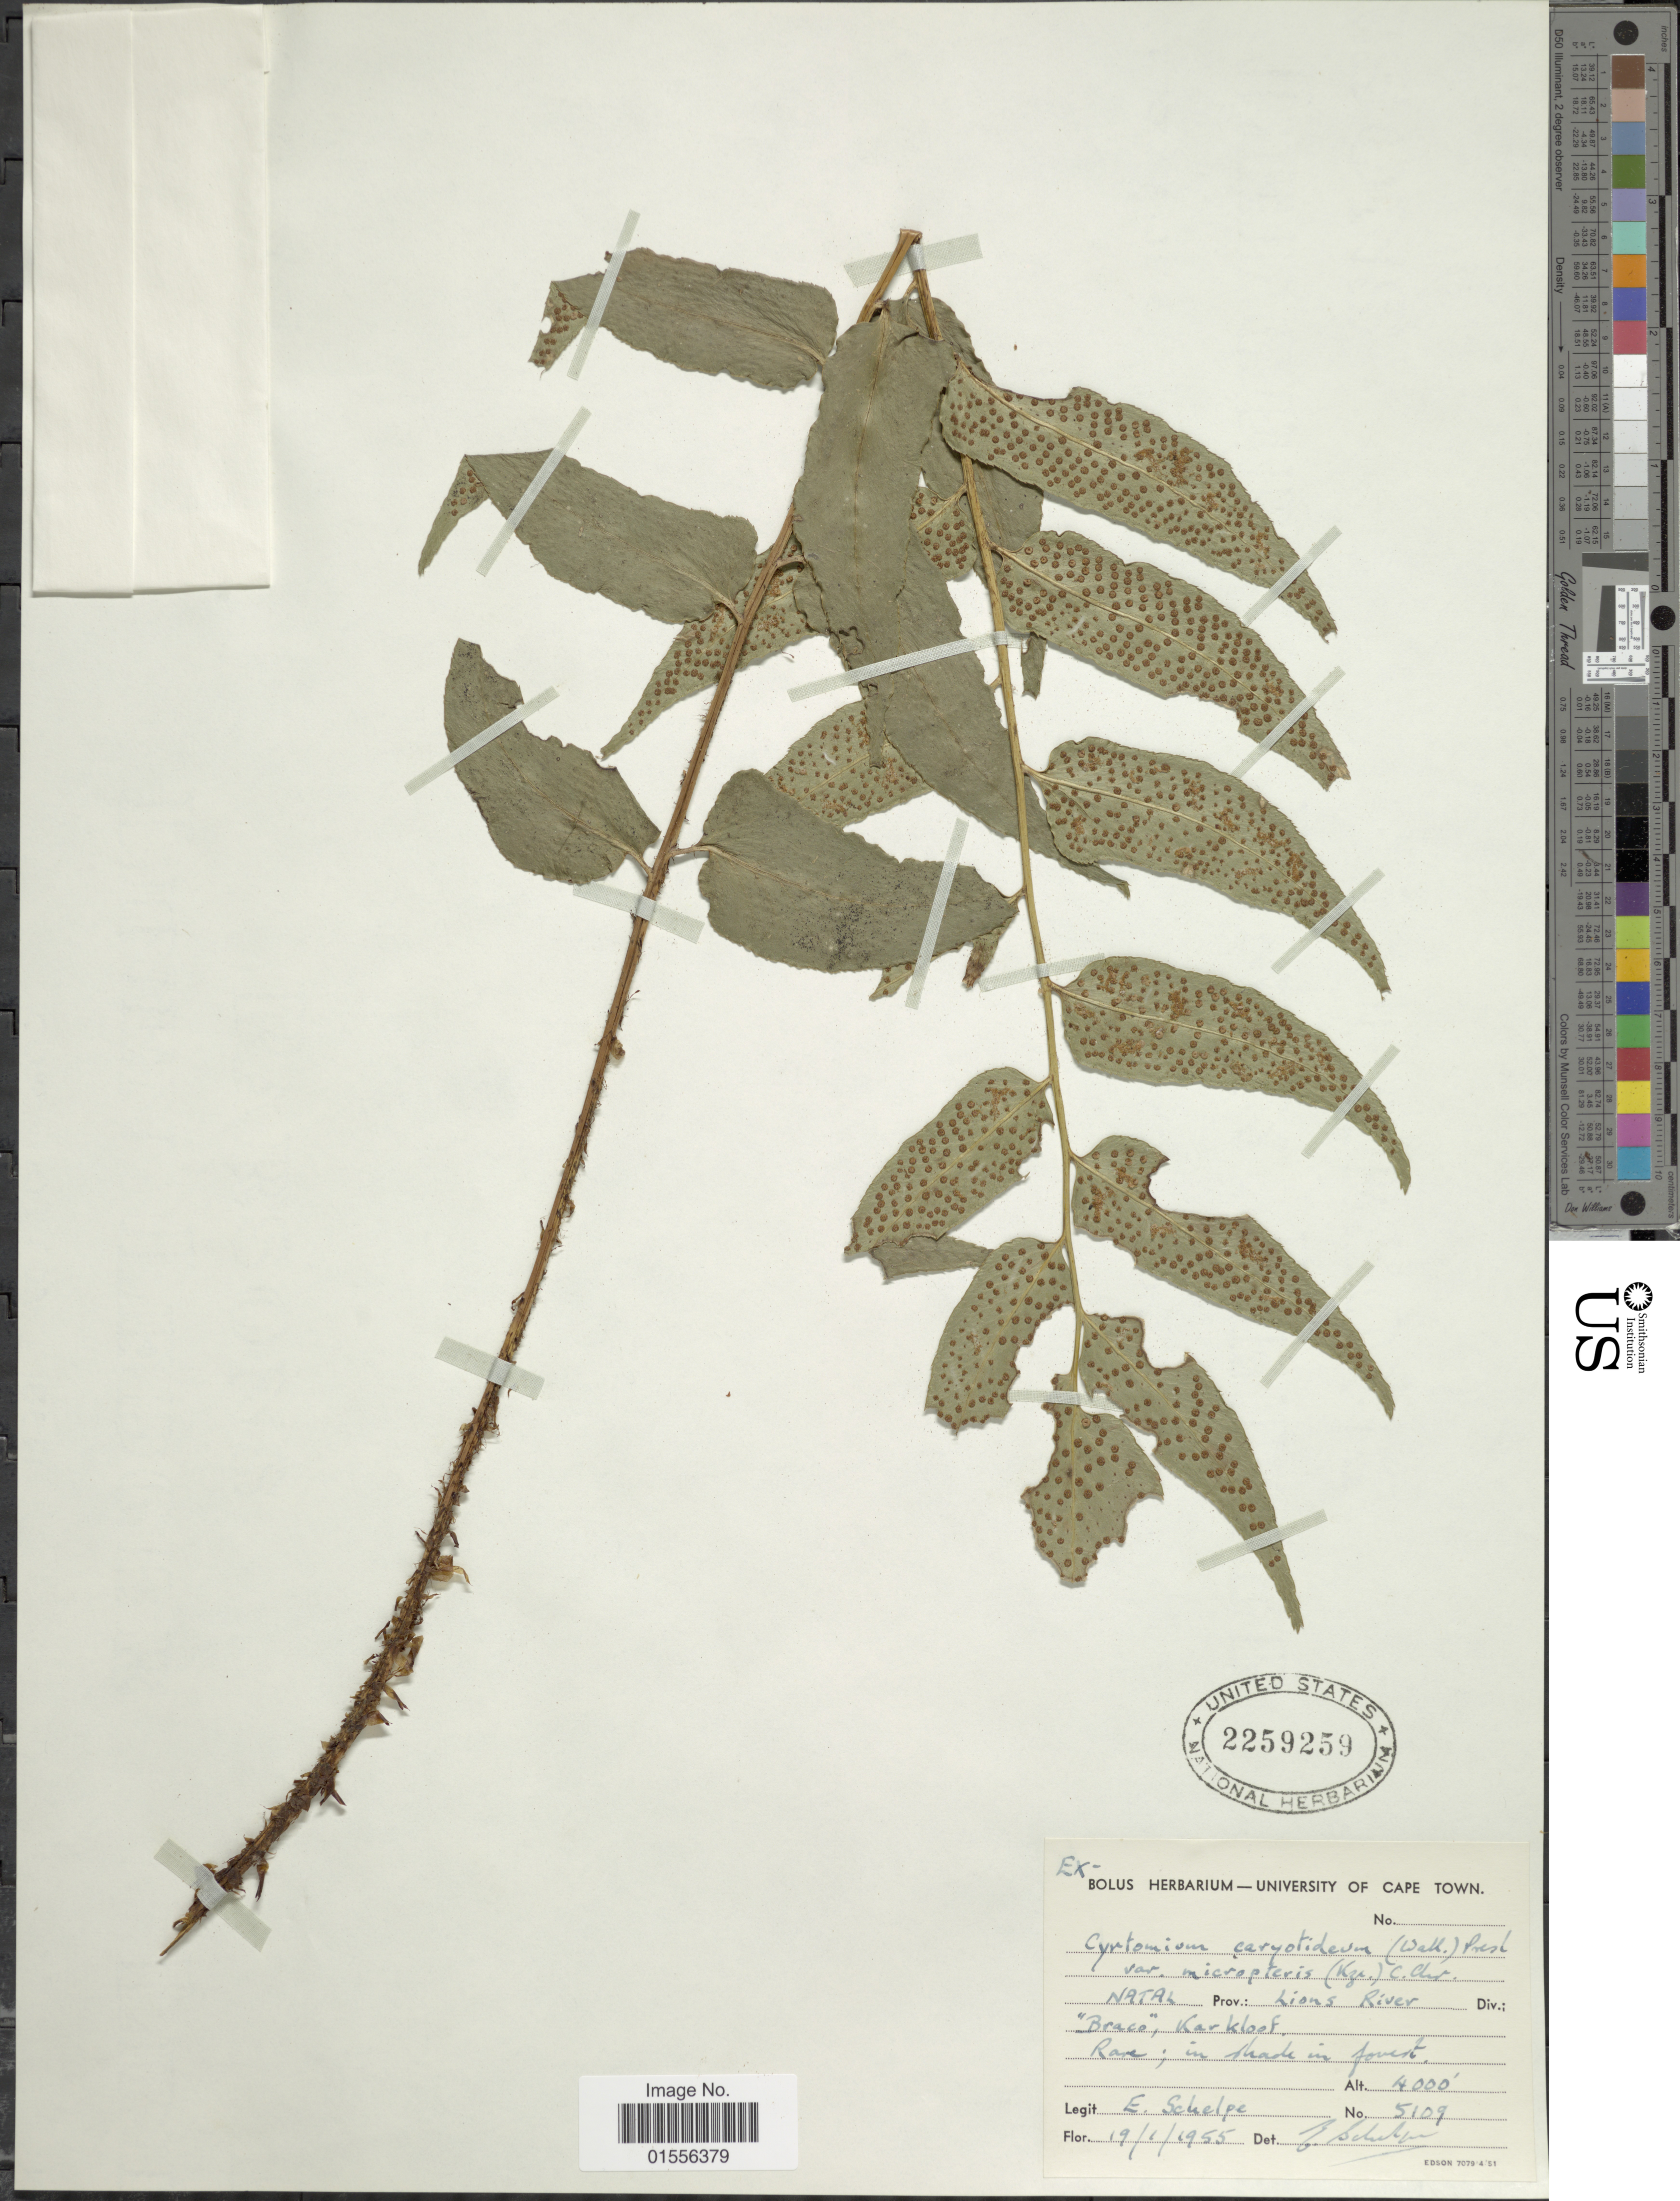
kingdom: Plantae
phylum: Tracheophyta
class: Polypodiopsida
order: Polypodiales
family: Dryopteridaceae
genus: Cyrtomium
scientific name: Cyrtomium caryotideum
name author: (Wall. ex Hook. & Grev.) C. Presl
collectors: E. A. C. L. E. Schelpe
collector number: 5109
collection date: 1955-01-19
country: South Africa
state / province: KwaZulu-Natal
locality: Natal Prov: Lion River, Div: 'Brace', Karkloof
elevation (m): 1219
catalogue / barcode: US 2259259